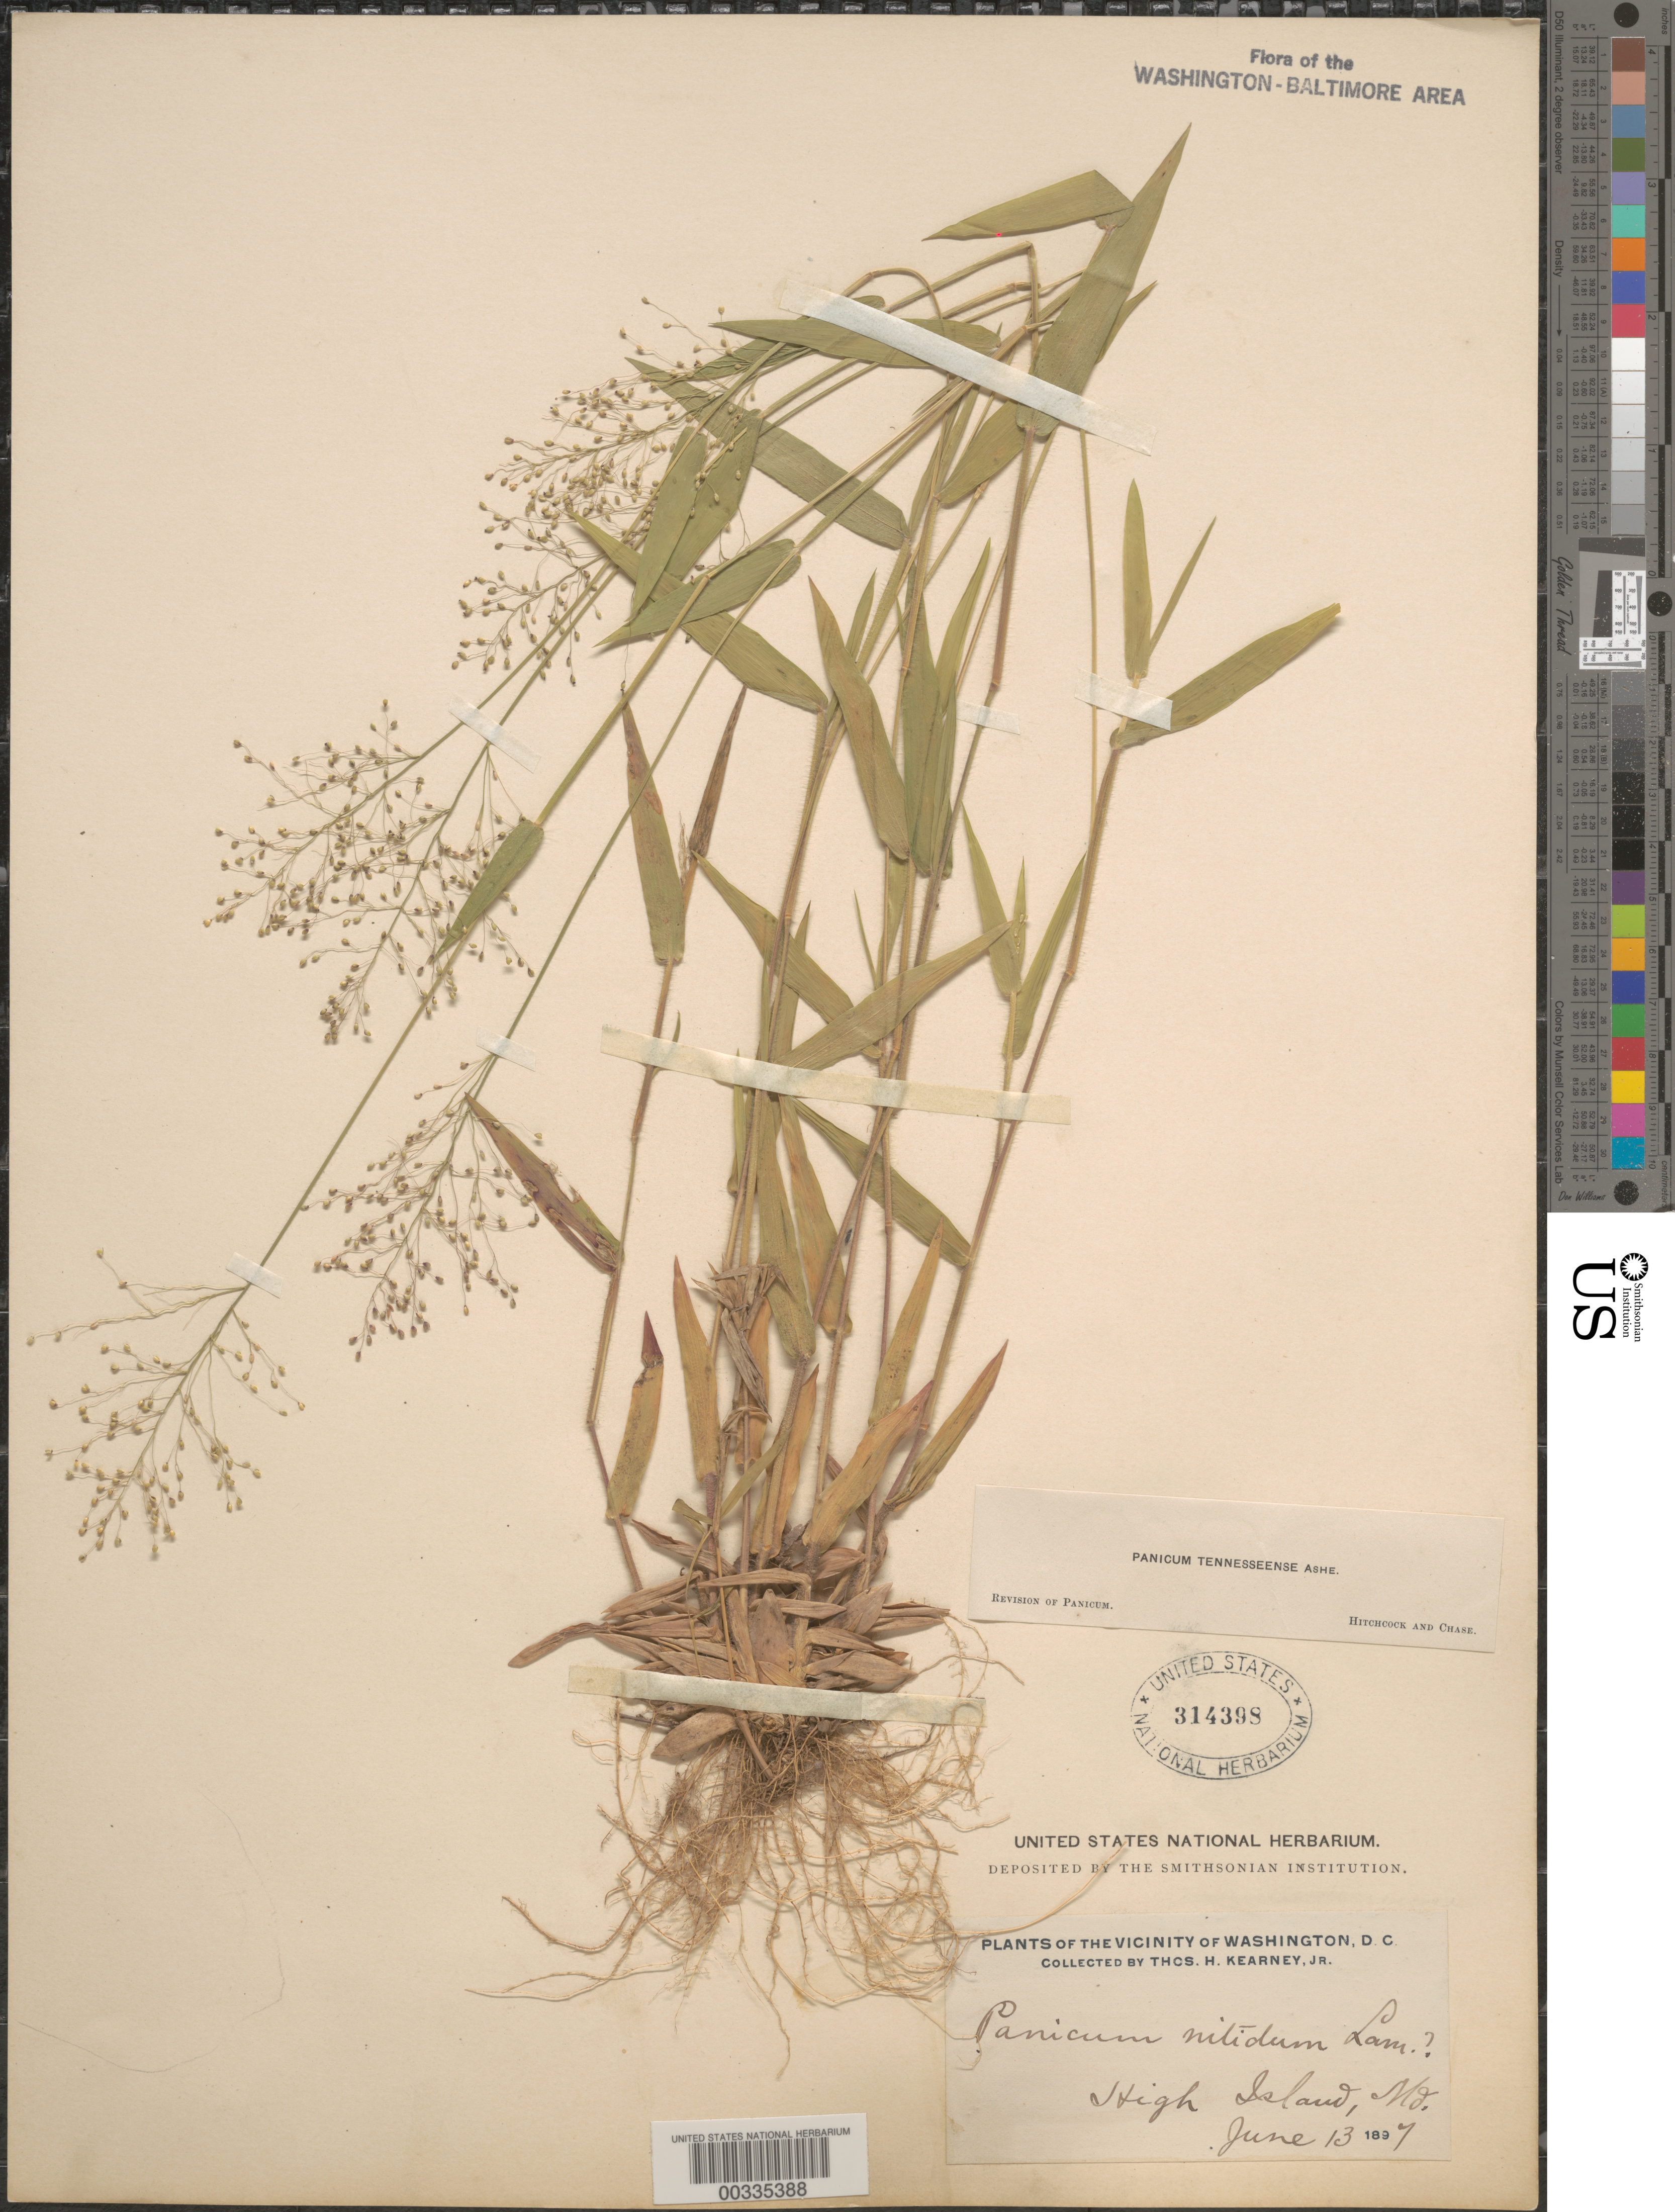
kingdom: Plantae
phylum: Tracheophyta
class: Liliopsida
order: Poales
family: Poaceae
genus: Dichanthelium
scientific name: Dichanthelium acuminatum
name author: (Sw.) Gould & C.A. Clark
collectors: T. H. Kearney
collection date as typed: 13 Jun 1897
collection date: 1897-06-13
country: United States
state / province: Maryland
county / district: Montgomery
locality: High Island C. & O. Canal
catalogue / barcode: US 314398